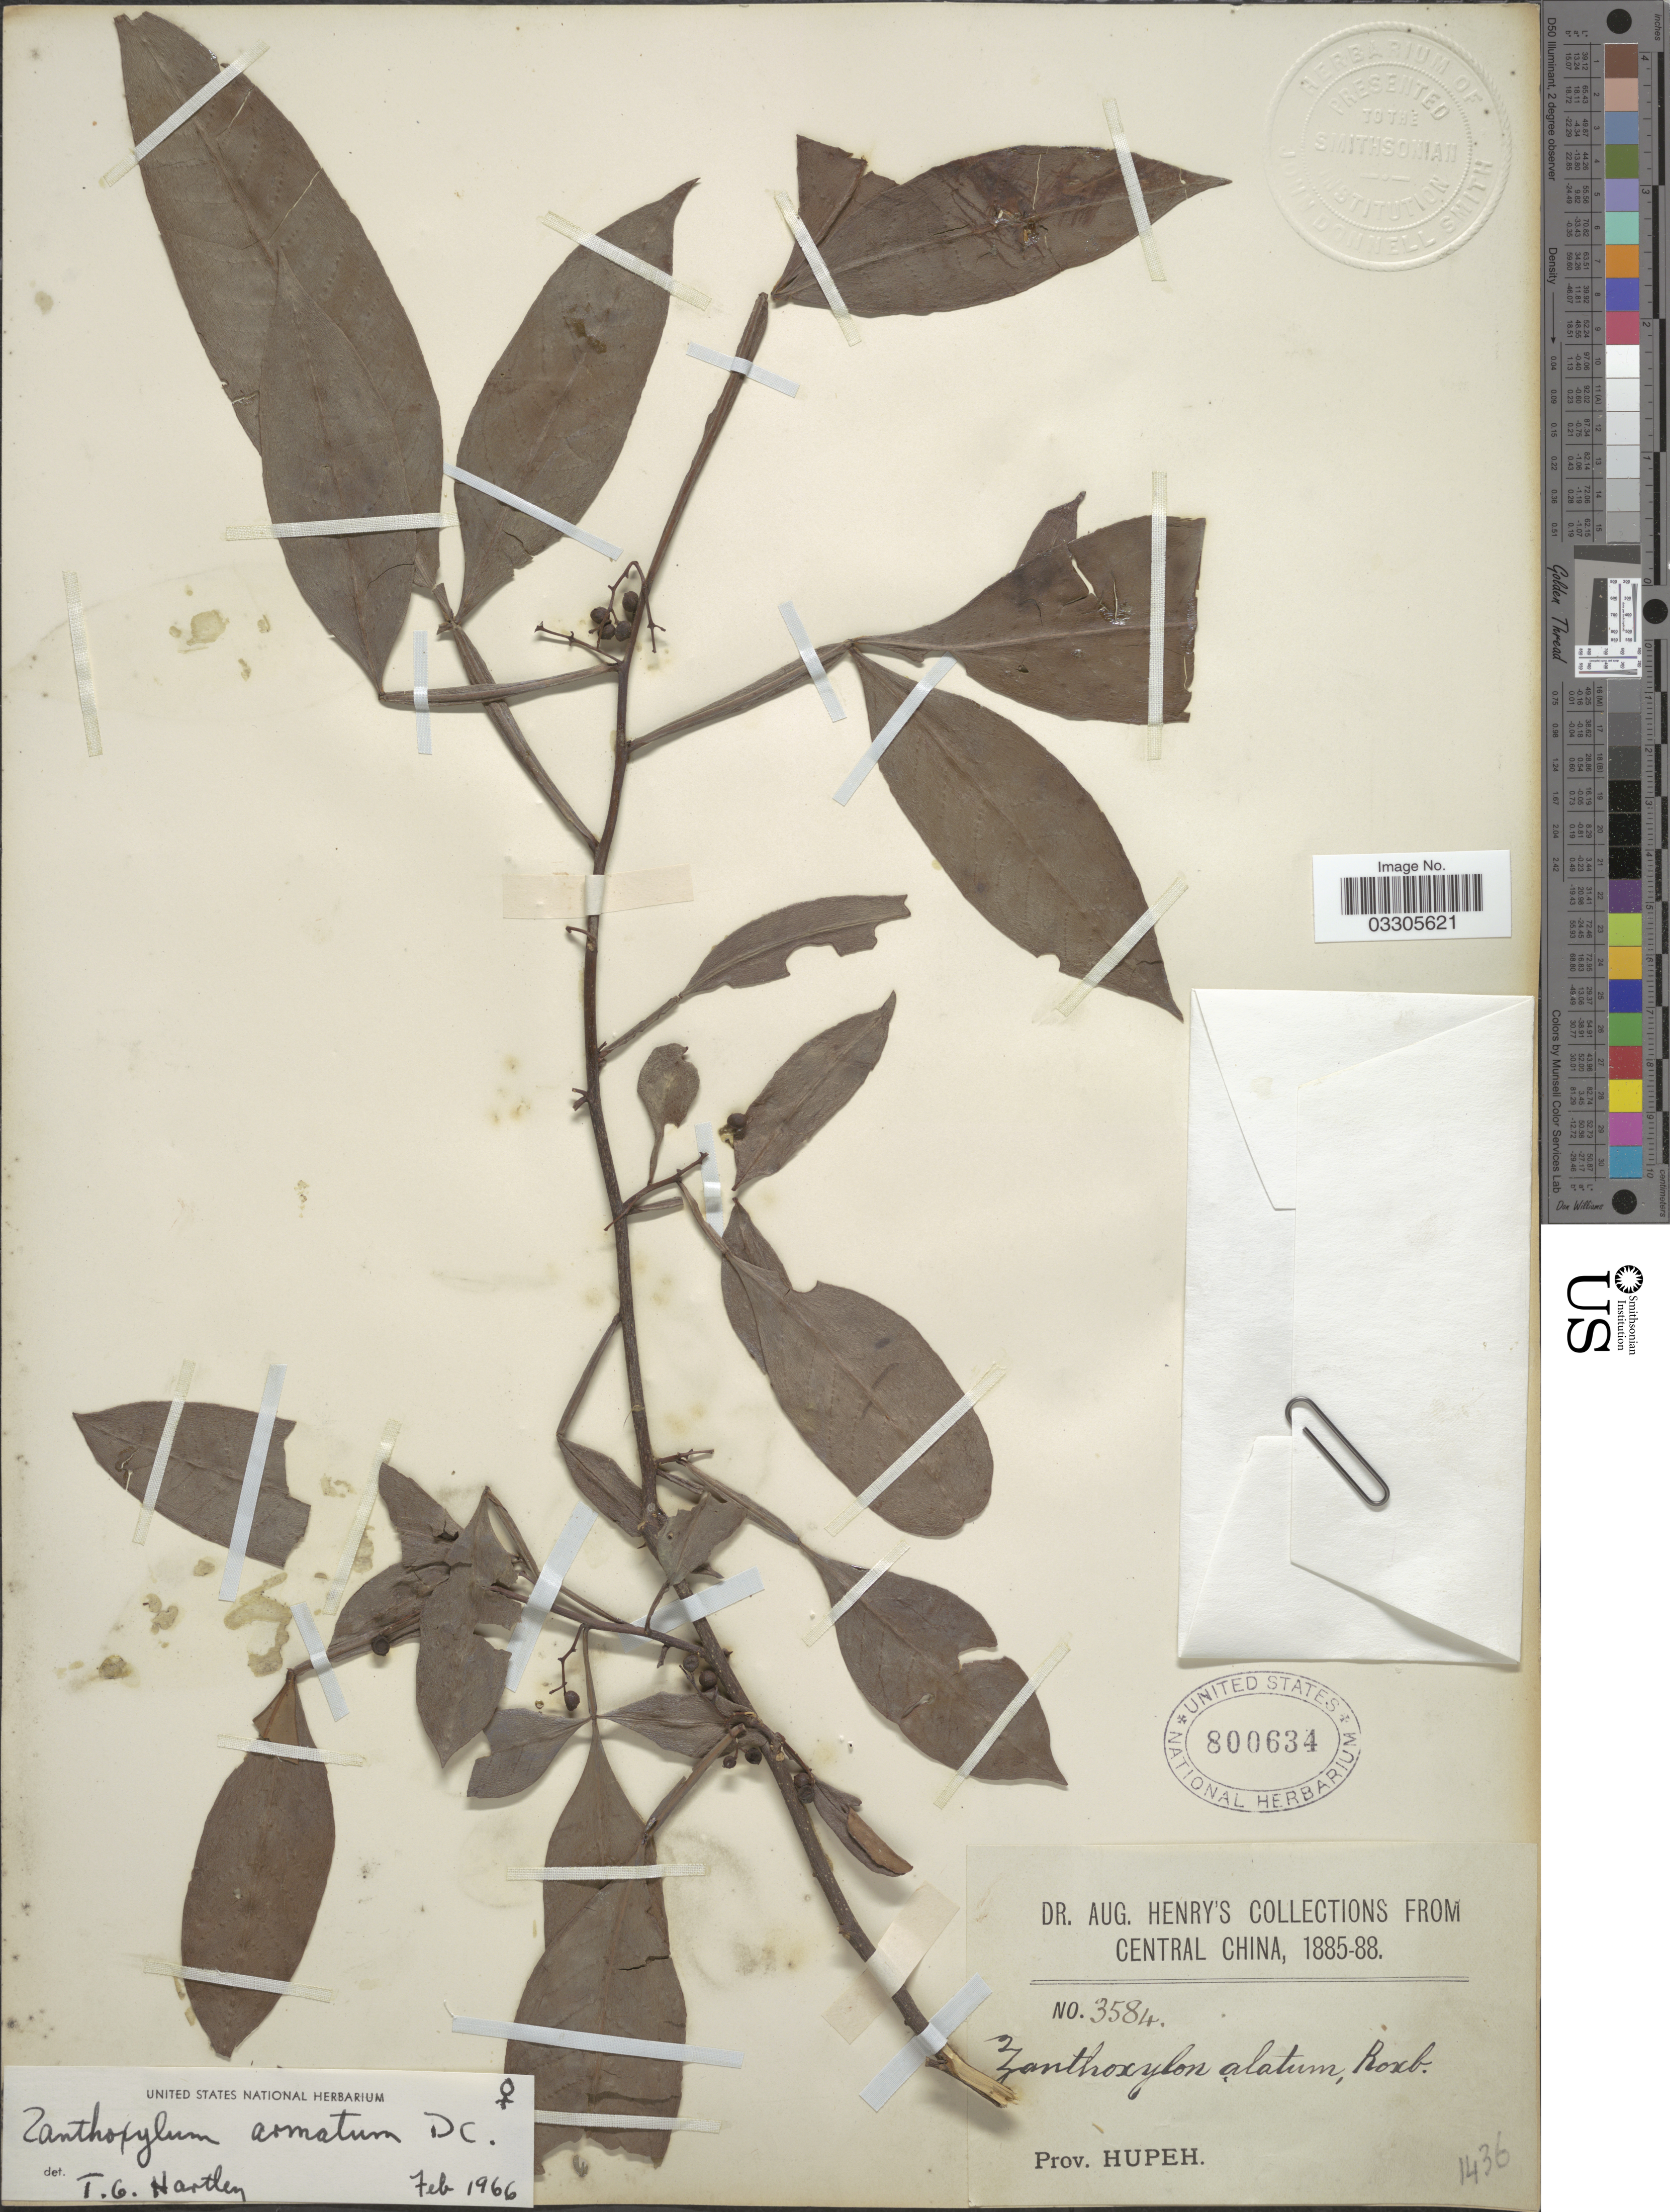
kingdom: Plantae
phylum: Tracheophyta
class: Magnoliopsida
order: Sapindales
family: Rutaceae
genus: Zanthoxylum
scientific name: Zanthoxylum armatum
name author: DC.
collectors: A. Henry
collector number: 3584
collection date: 1885/1888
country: China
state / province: Hubei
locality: Central China, Prov. Hupeh.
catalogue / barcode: US 800634